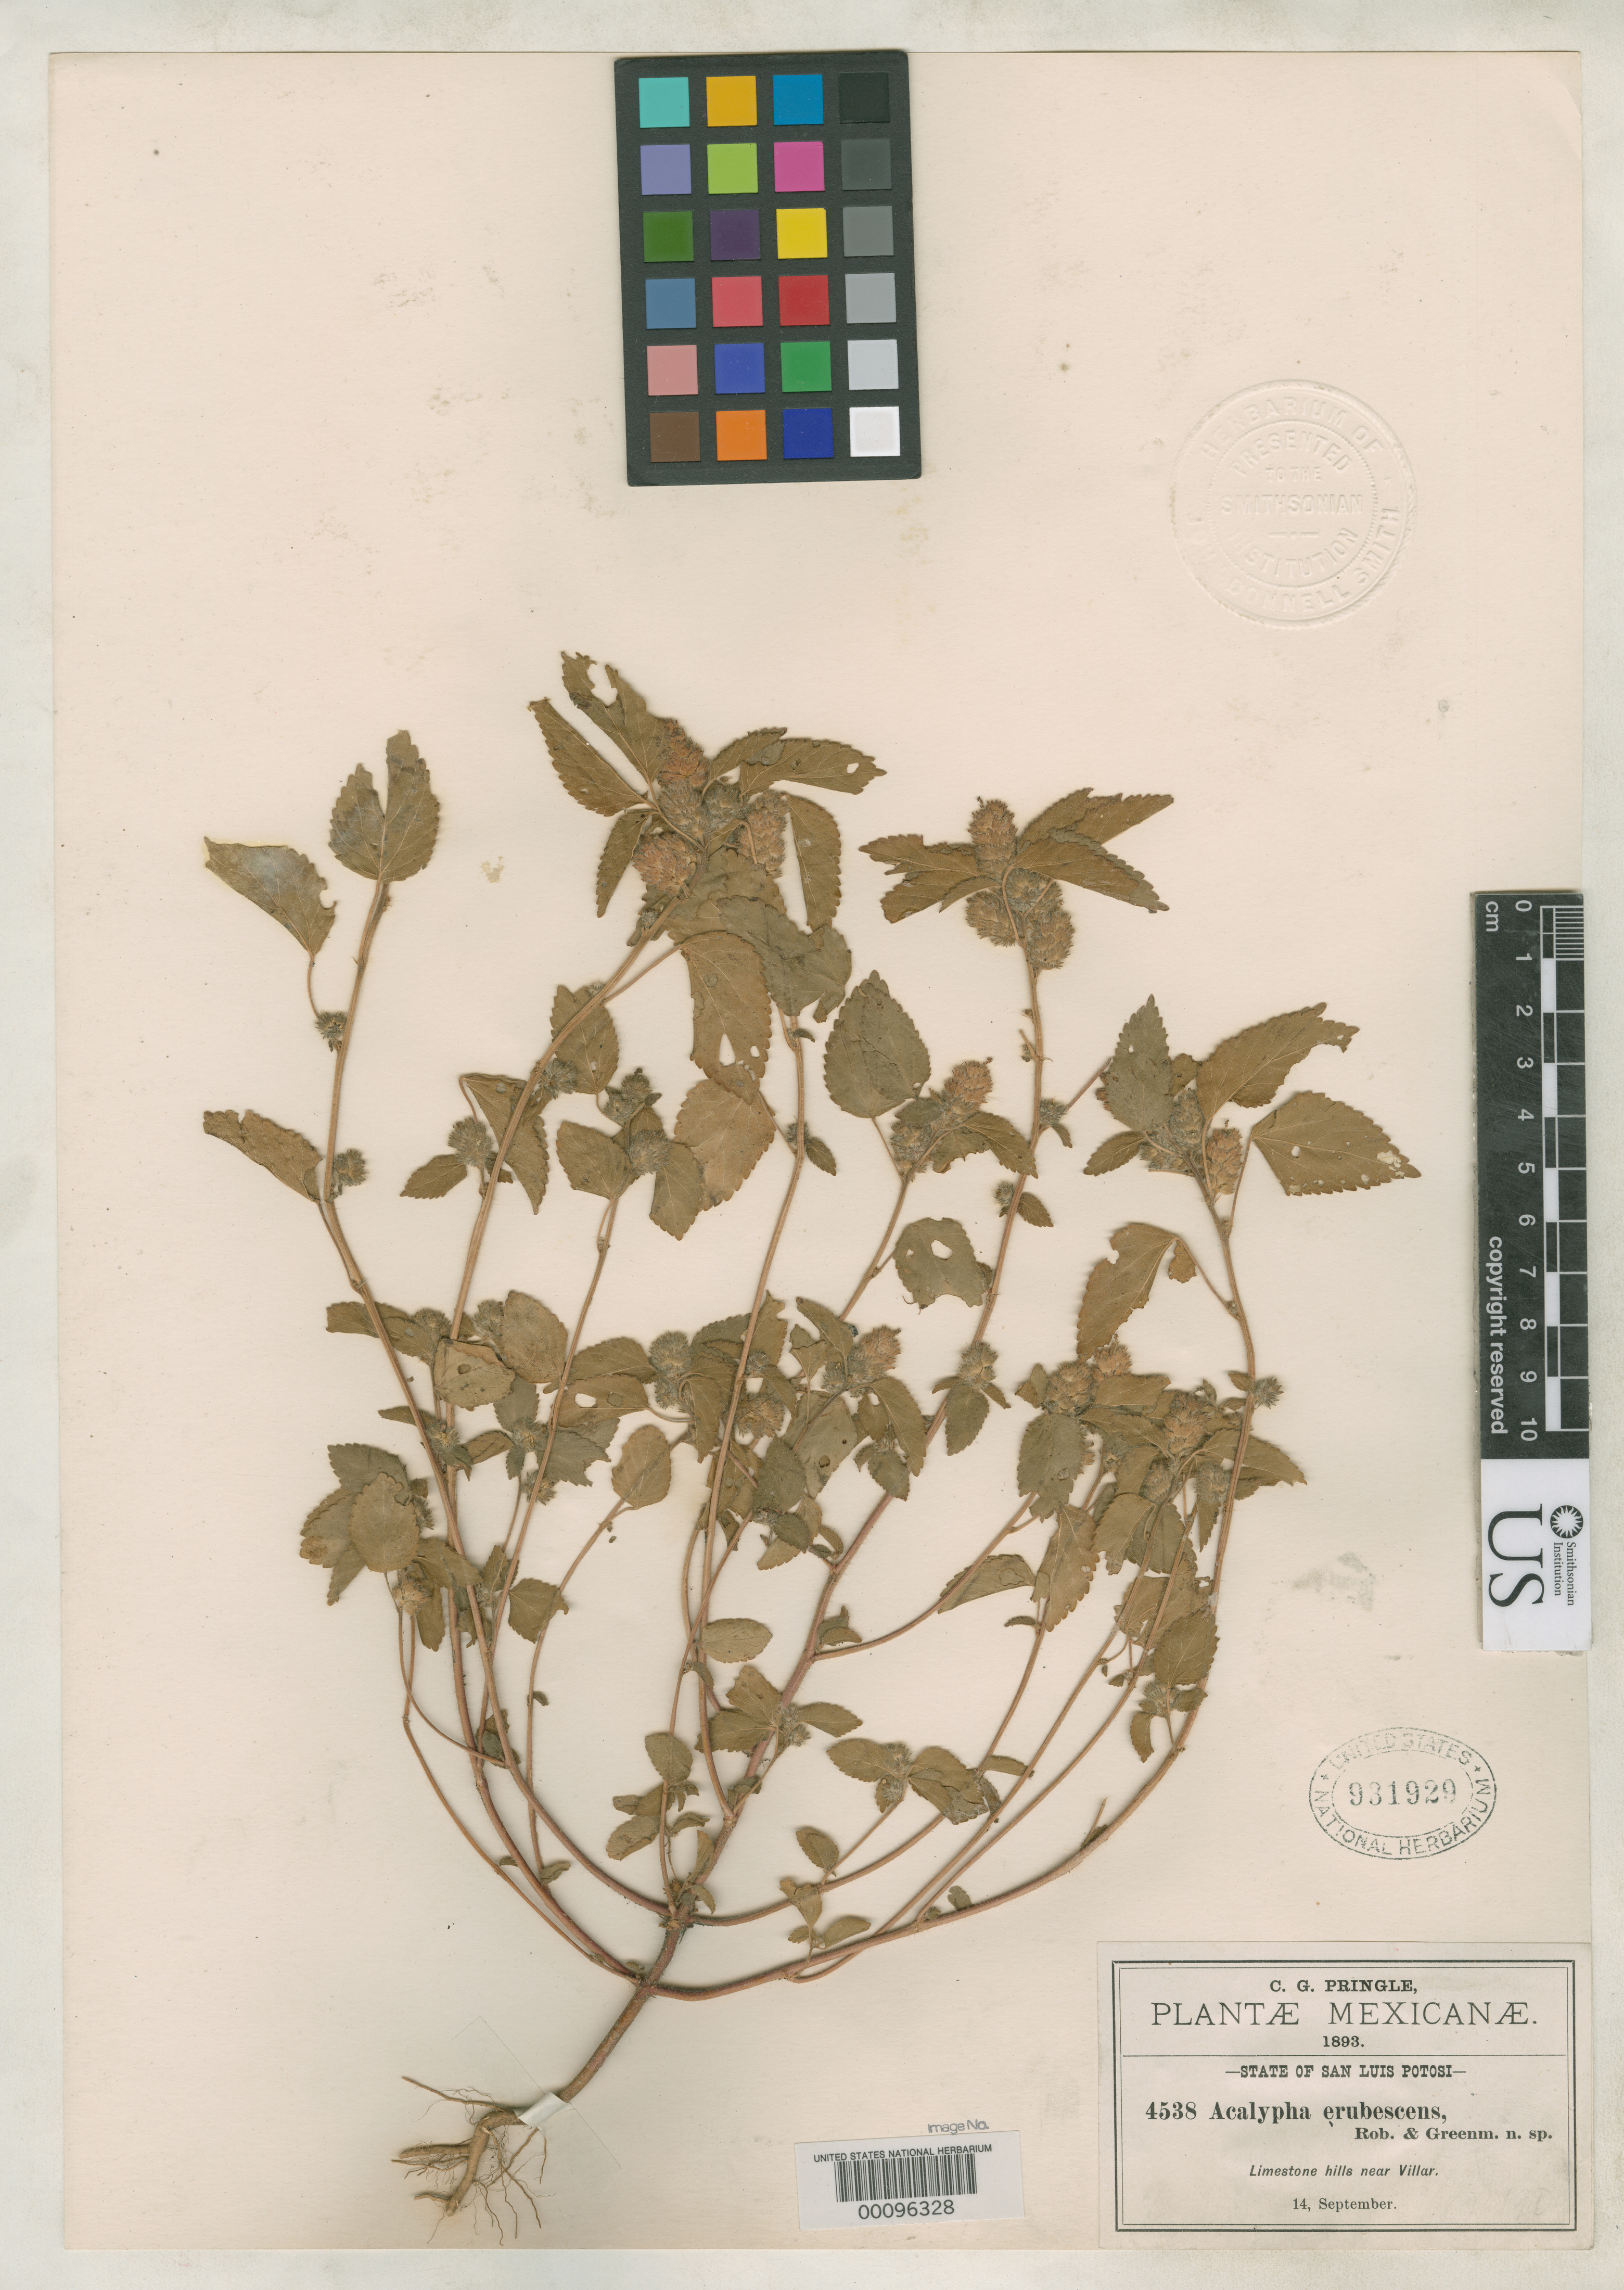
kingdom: Plantae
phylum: Tracheophyta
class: Magnoliopsida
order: Malpighiales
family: Euphorbiaceae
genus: Acalypha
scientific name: Acalypha erubescens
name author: B.L. Rob. & Greenm.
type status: Isotype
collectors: C. G. Pringle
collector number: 4538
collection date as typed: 14 Sep 1893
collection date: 1893-09-14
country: Mexico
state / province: San Luis Potosi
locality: Hills near Villar.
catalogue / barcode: US 931929